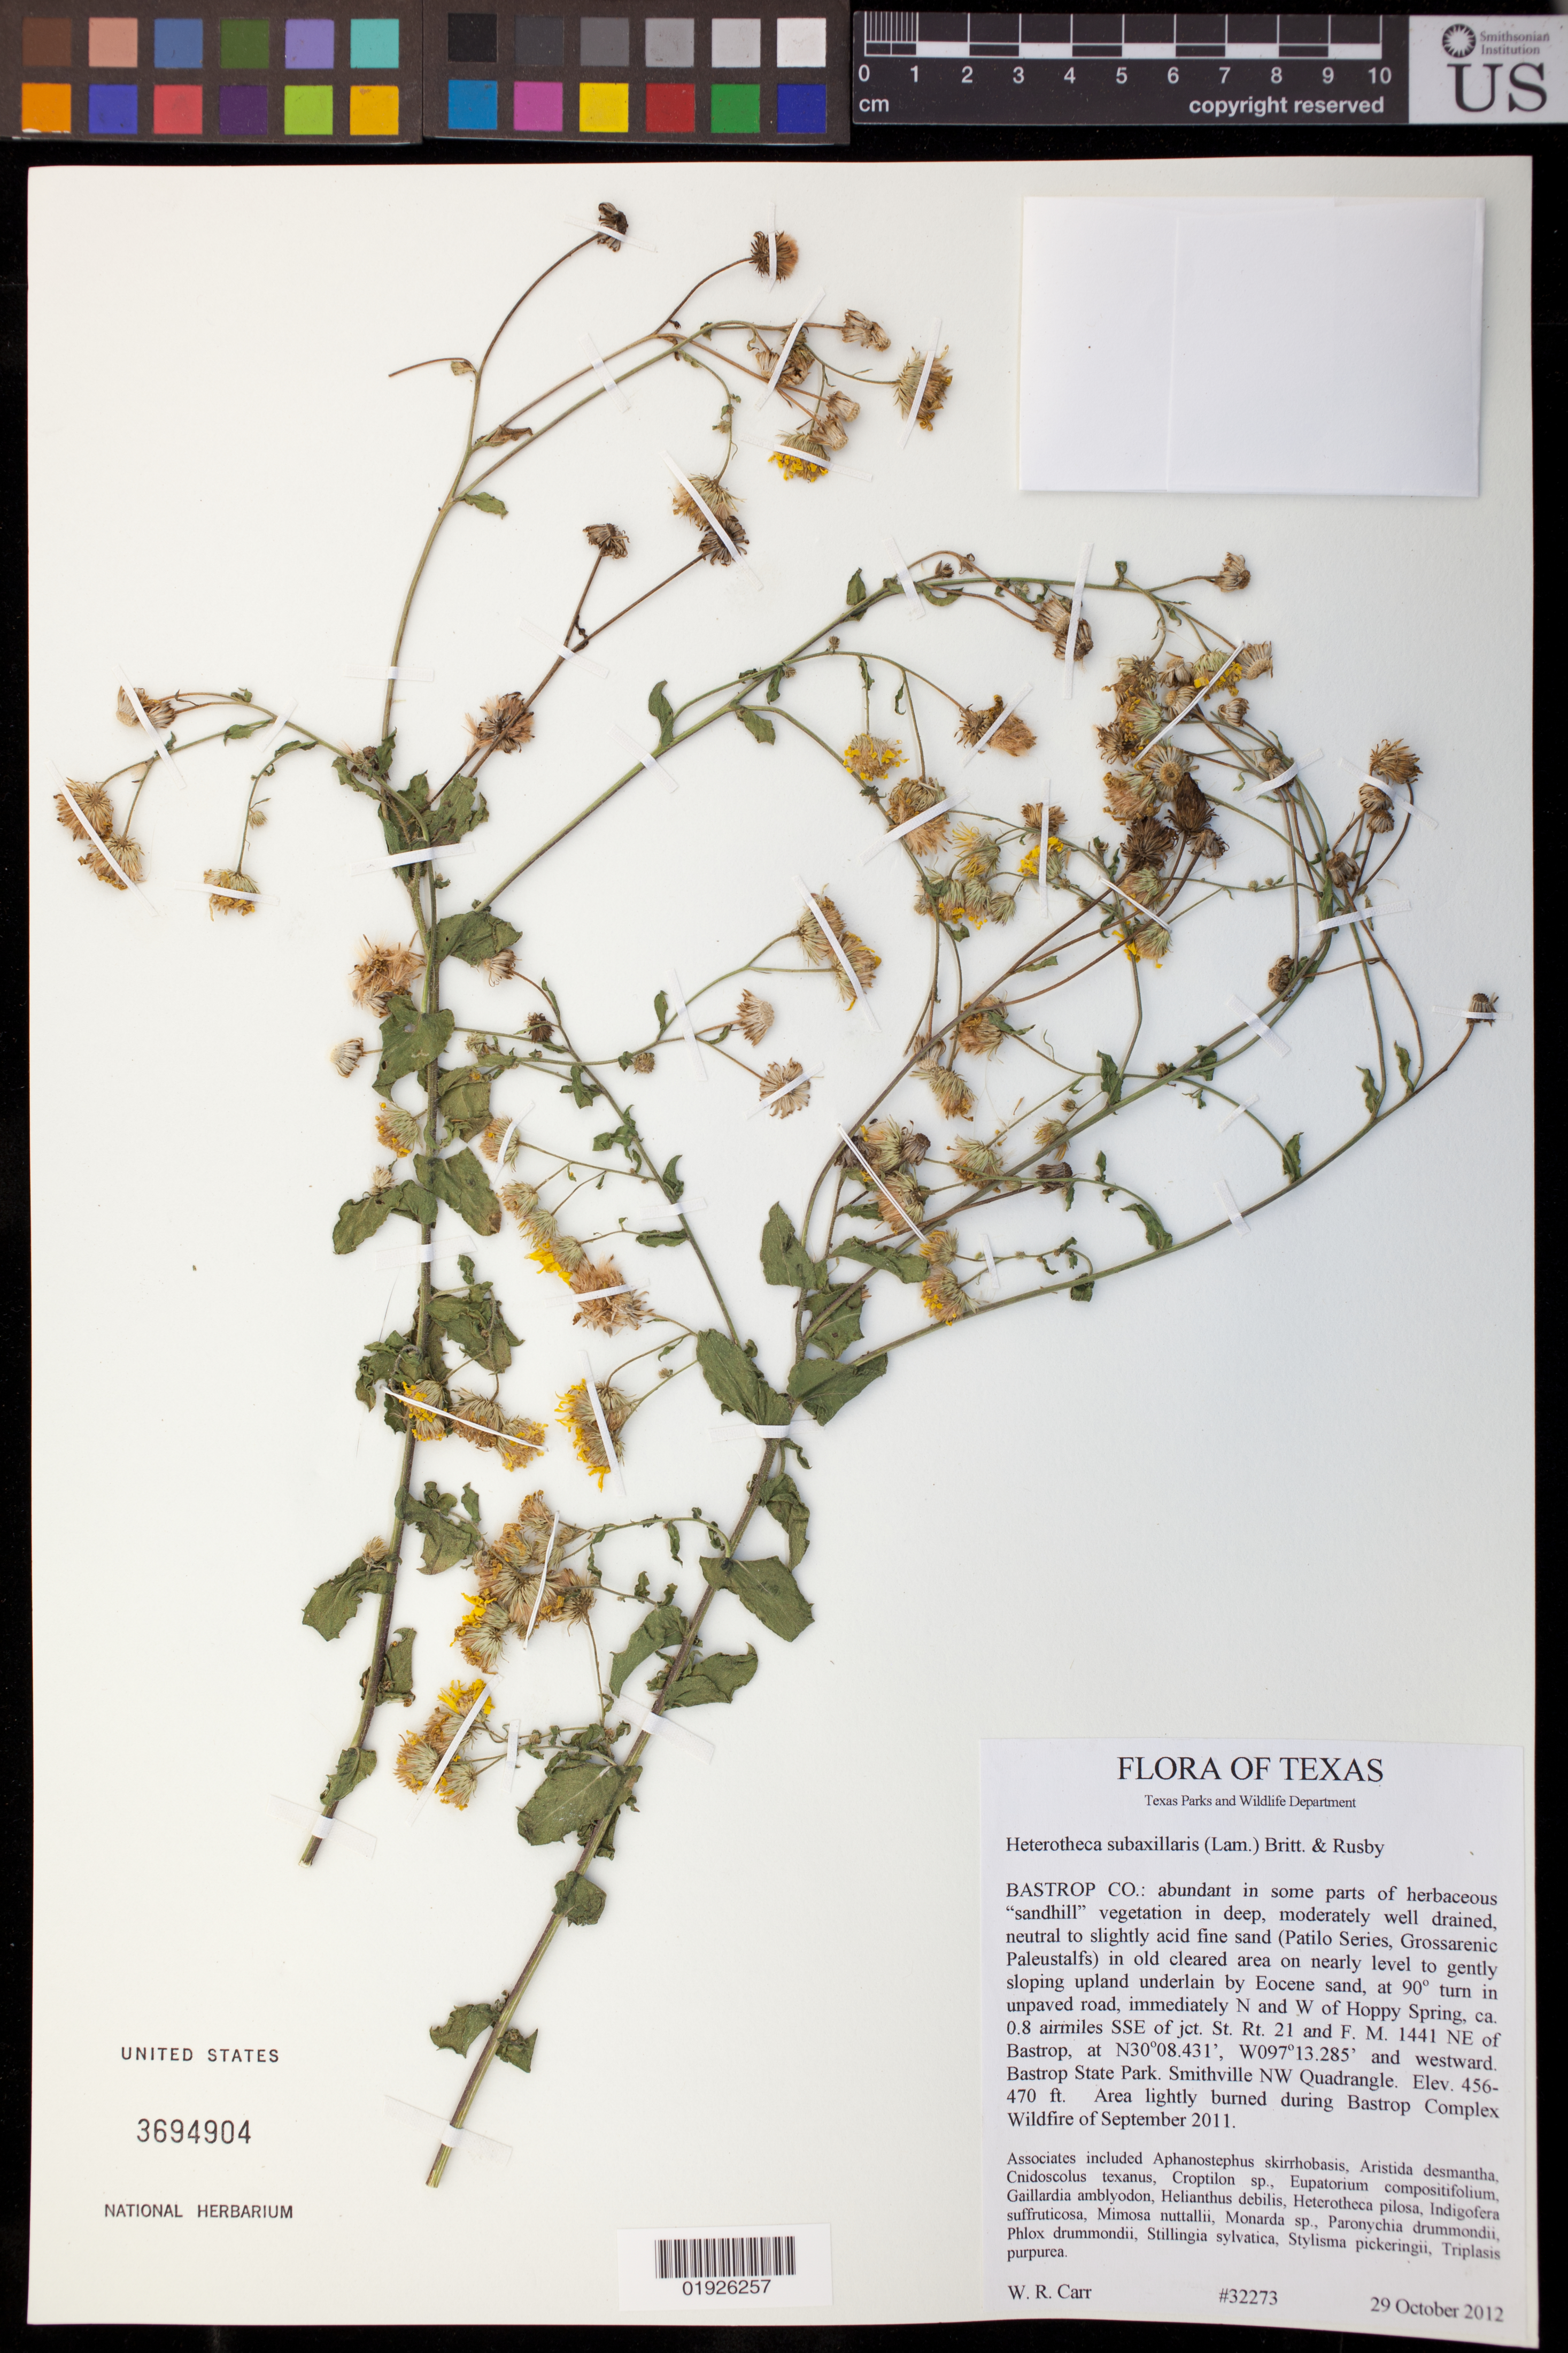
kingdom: Plantae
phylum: Tracheophyta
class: Magnoliopsida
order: Asterales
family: Asteraceae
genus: Heterotheca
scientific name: Heterotheca subaxillaris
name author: (Lam.) Britton & Rusby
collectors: W. Carr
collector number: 32273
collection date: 2012-10-29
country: United States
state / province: Texas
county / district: Bastrop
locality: Immediately N and W of Hoppy Spring, ca. 0.8 airmiles SSE of jct. St. Rt. 21 and F. M. 1441 NE of Bastrop. Bastrop State Park. Smithville NW Quadrangle.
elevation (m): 139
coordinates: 30 08.431 N, 097 13.285 W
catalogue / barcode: US 3694904